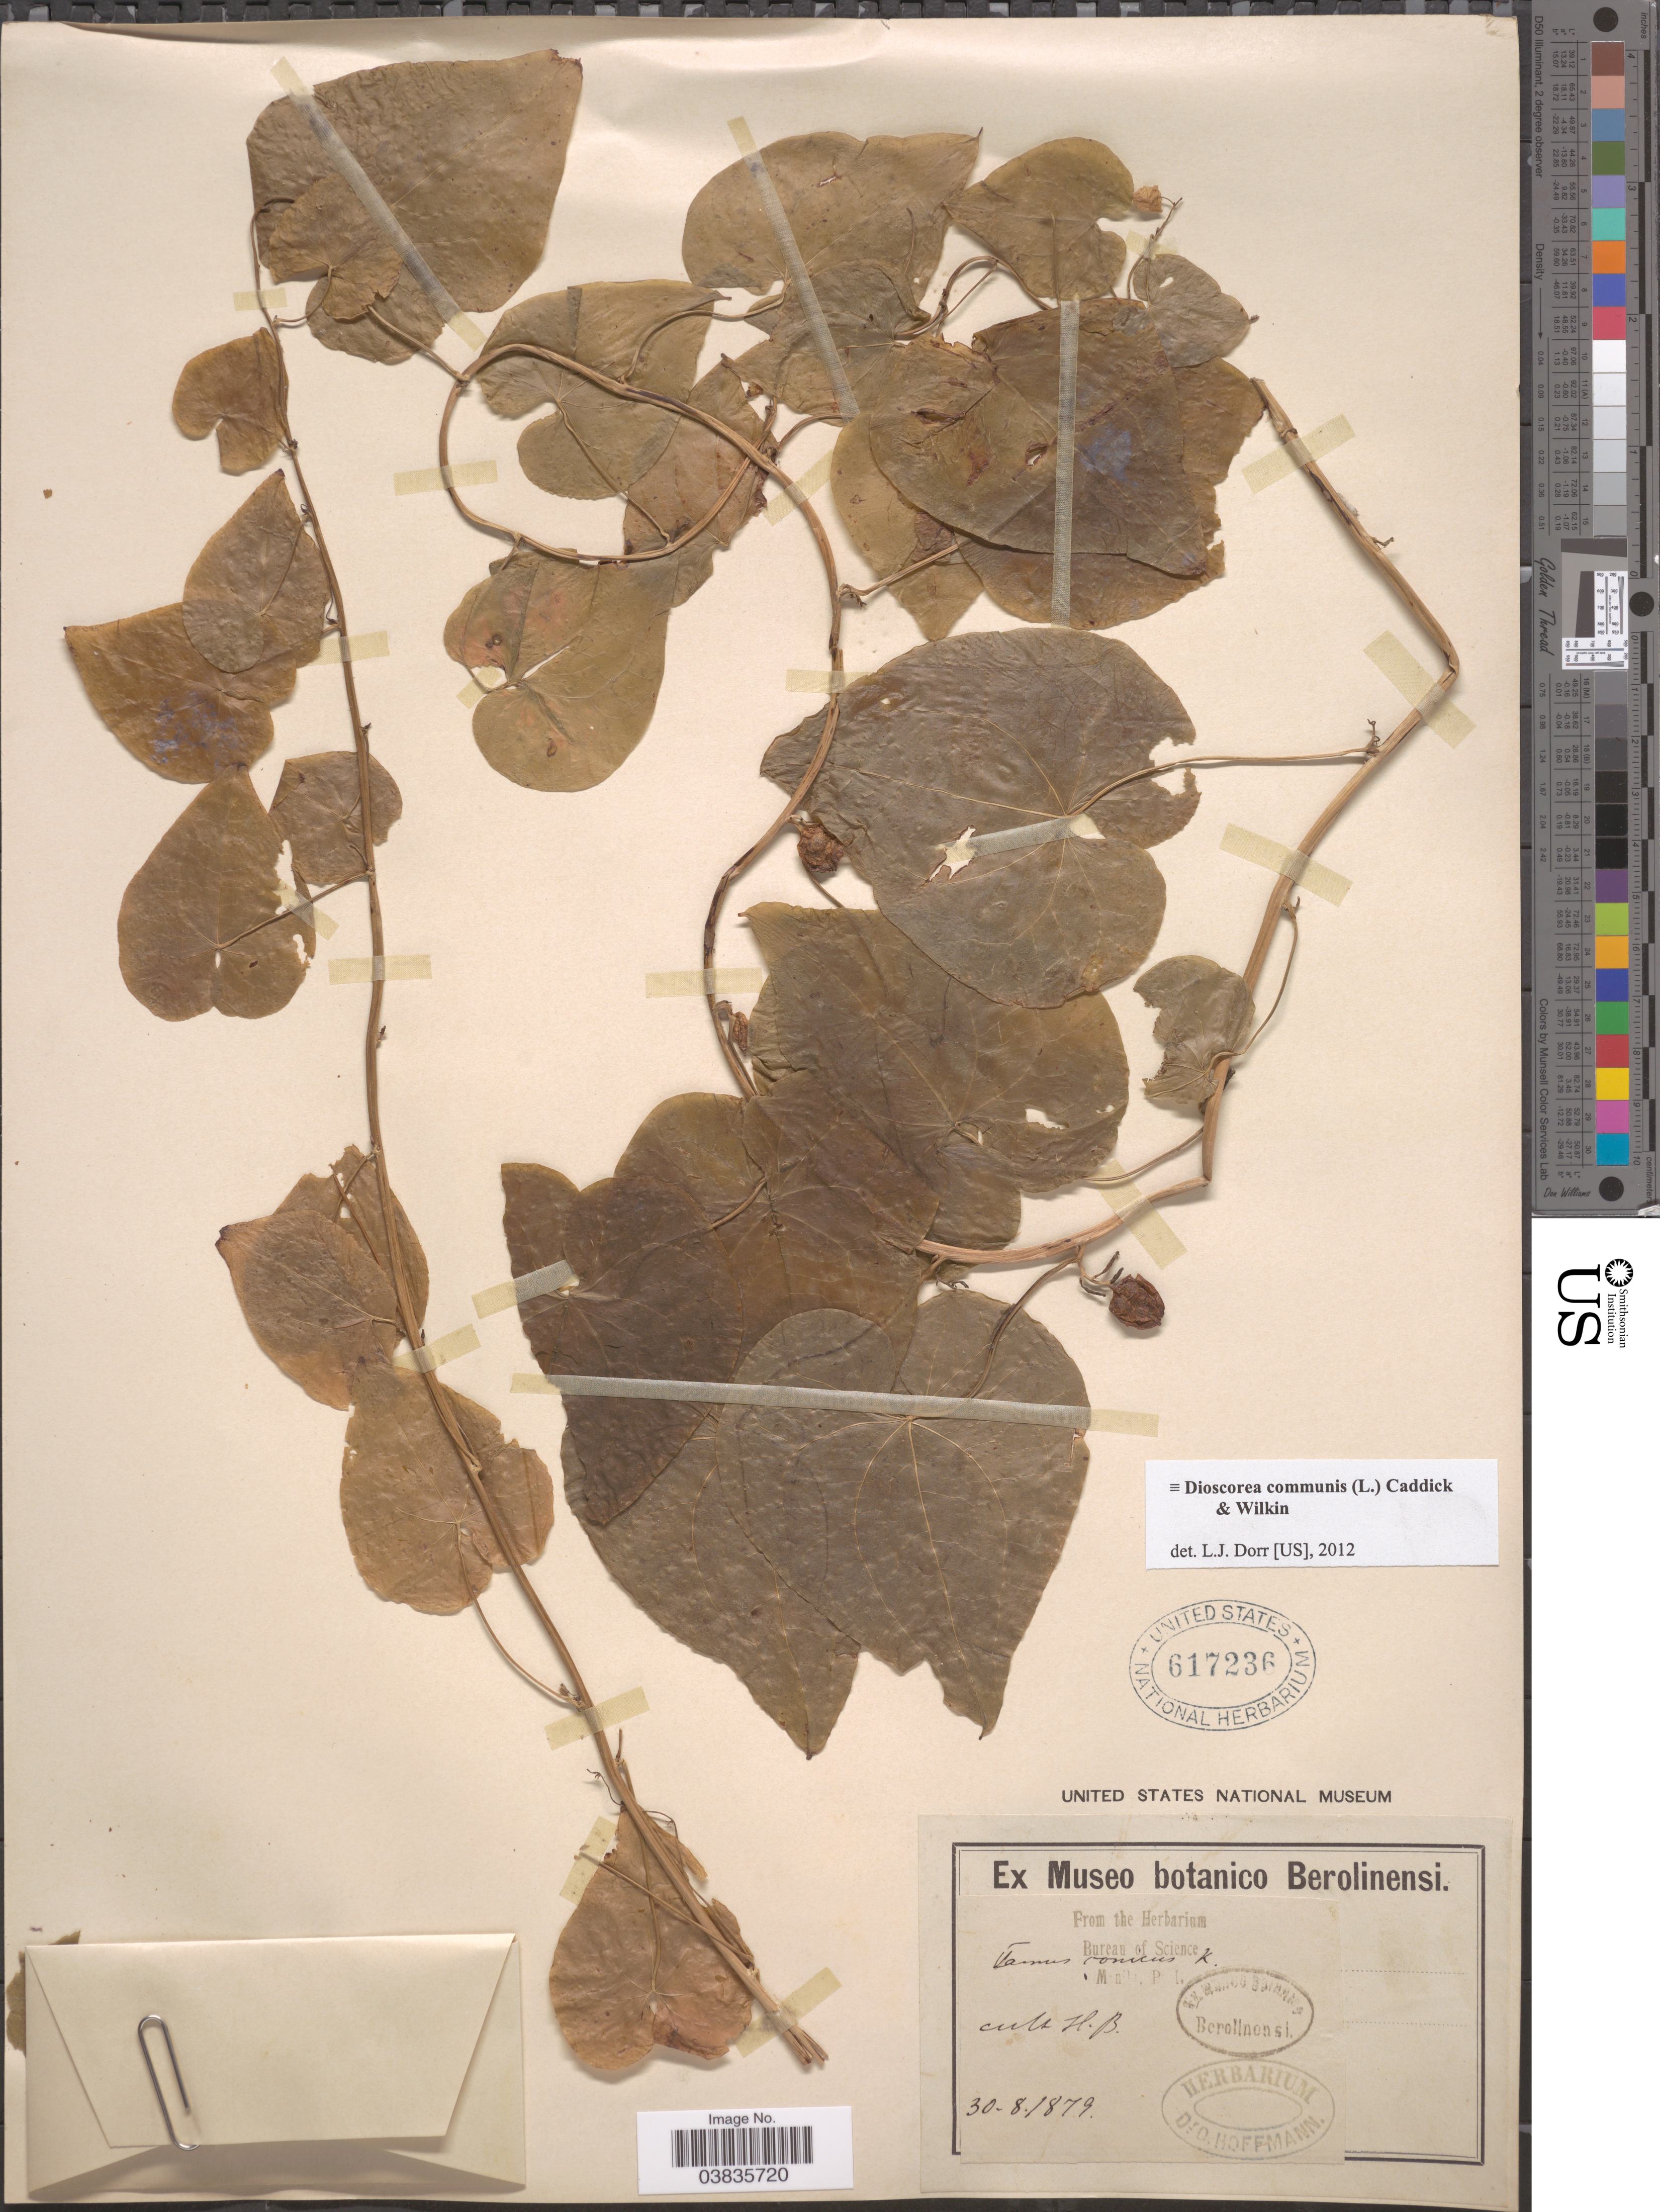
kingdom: Plantae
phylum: Tracheophyta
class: Liliopsida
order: Dioscoreales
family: Dioscoreaceae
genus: Dioscorea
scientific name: Dioscorea communis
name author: (L.) Caddick & Wilkin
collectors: ex herb. Dio Hoffmann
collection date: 1879-08-30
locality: Cult H. B.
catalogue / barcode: US 617236